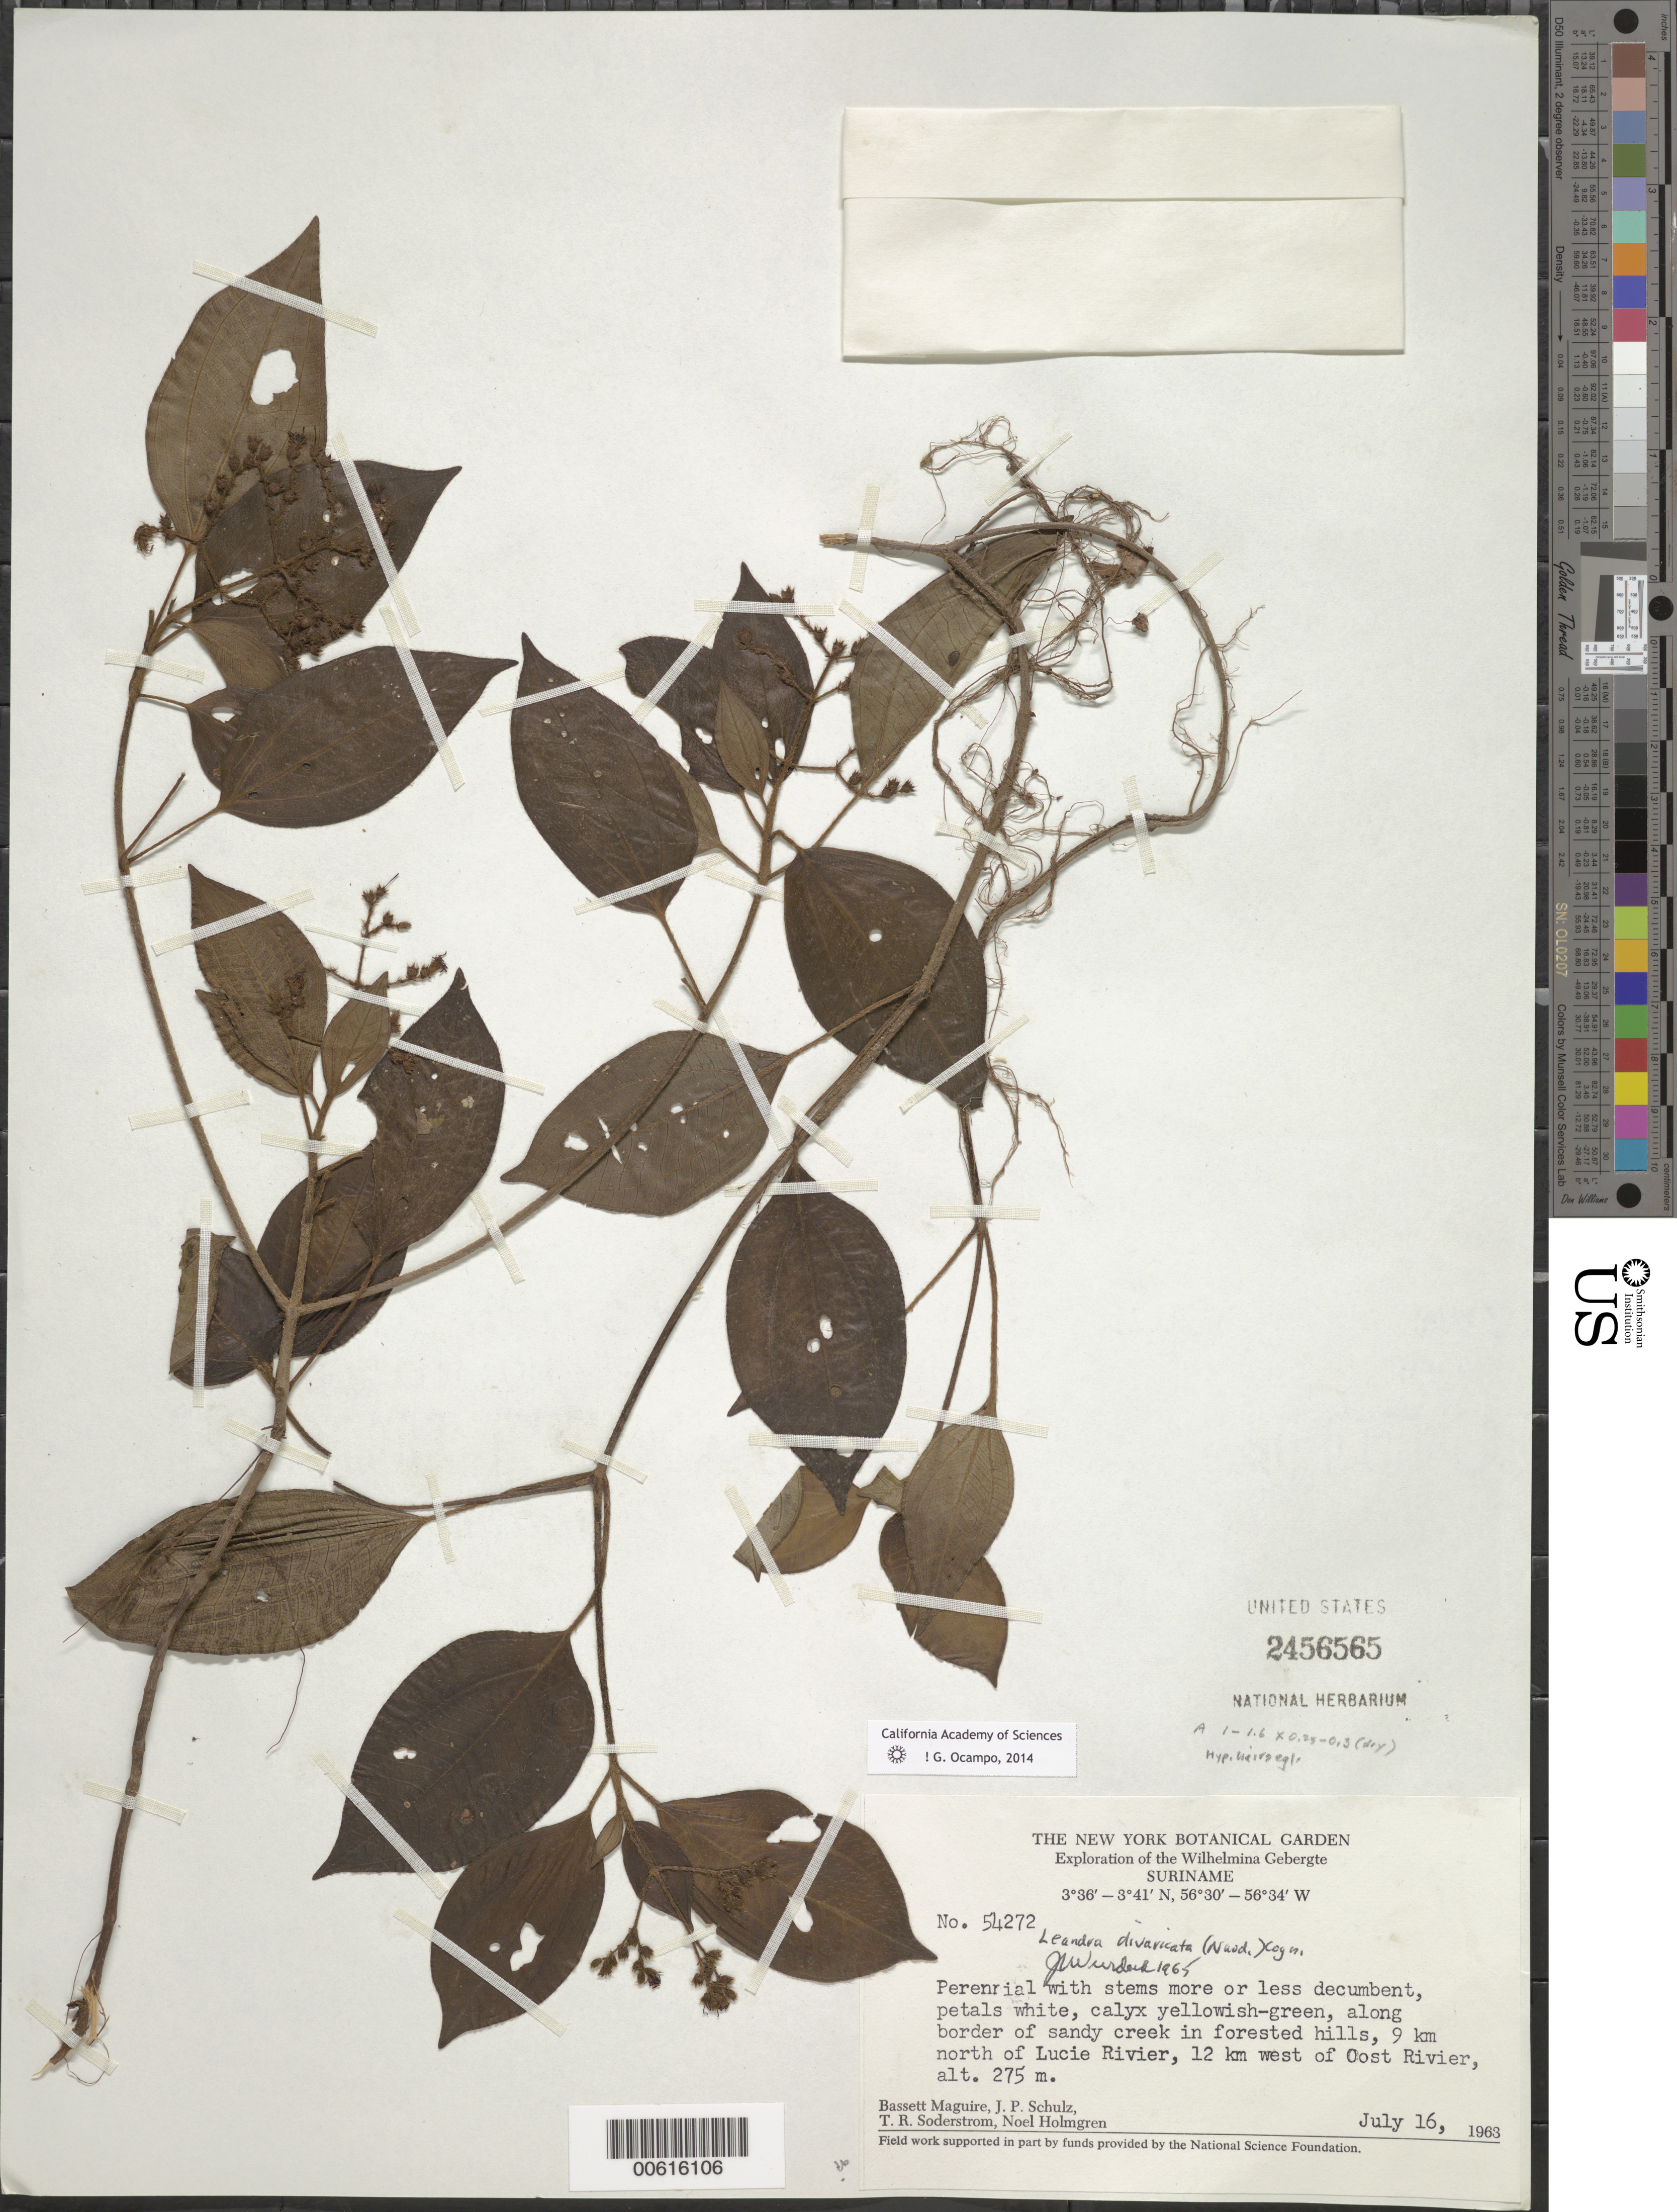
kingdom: Plantae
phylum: Tracheophyta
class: Magnoliopsida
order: Myrtales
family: Melastomataceae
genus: Leandra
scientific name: Leandra divaricata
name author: (Naudin) Cogn.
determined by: Wurdack, John J., (US), US (UNITED STATES)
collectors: B. Maguire, J. P. Schulz, T. R. Soderstrom & N. H. Holmgren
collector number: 54272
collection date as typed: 16-Jul-63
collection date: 1963-07-16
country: Suriname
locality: Lucie R., 9 km N of and 12 km W of Oost R., Wilhelmina Gebergte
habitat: Along border of sandy creek in forested hills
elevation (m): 275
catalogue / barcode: US 2456565